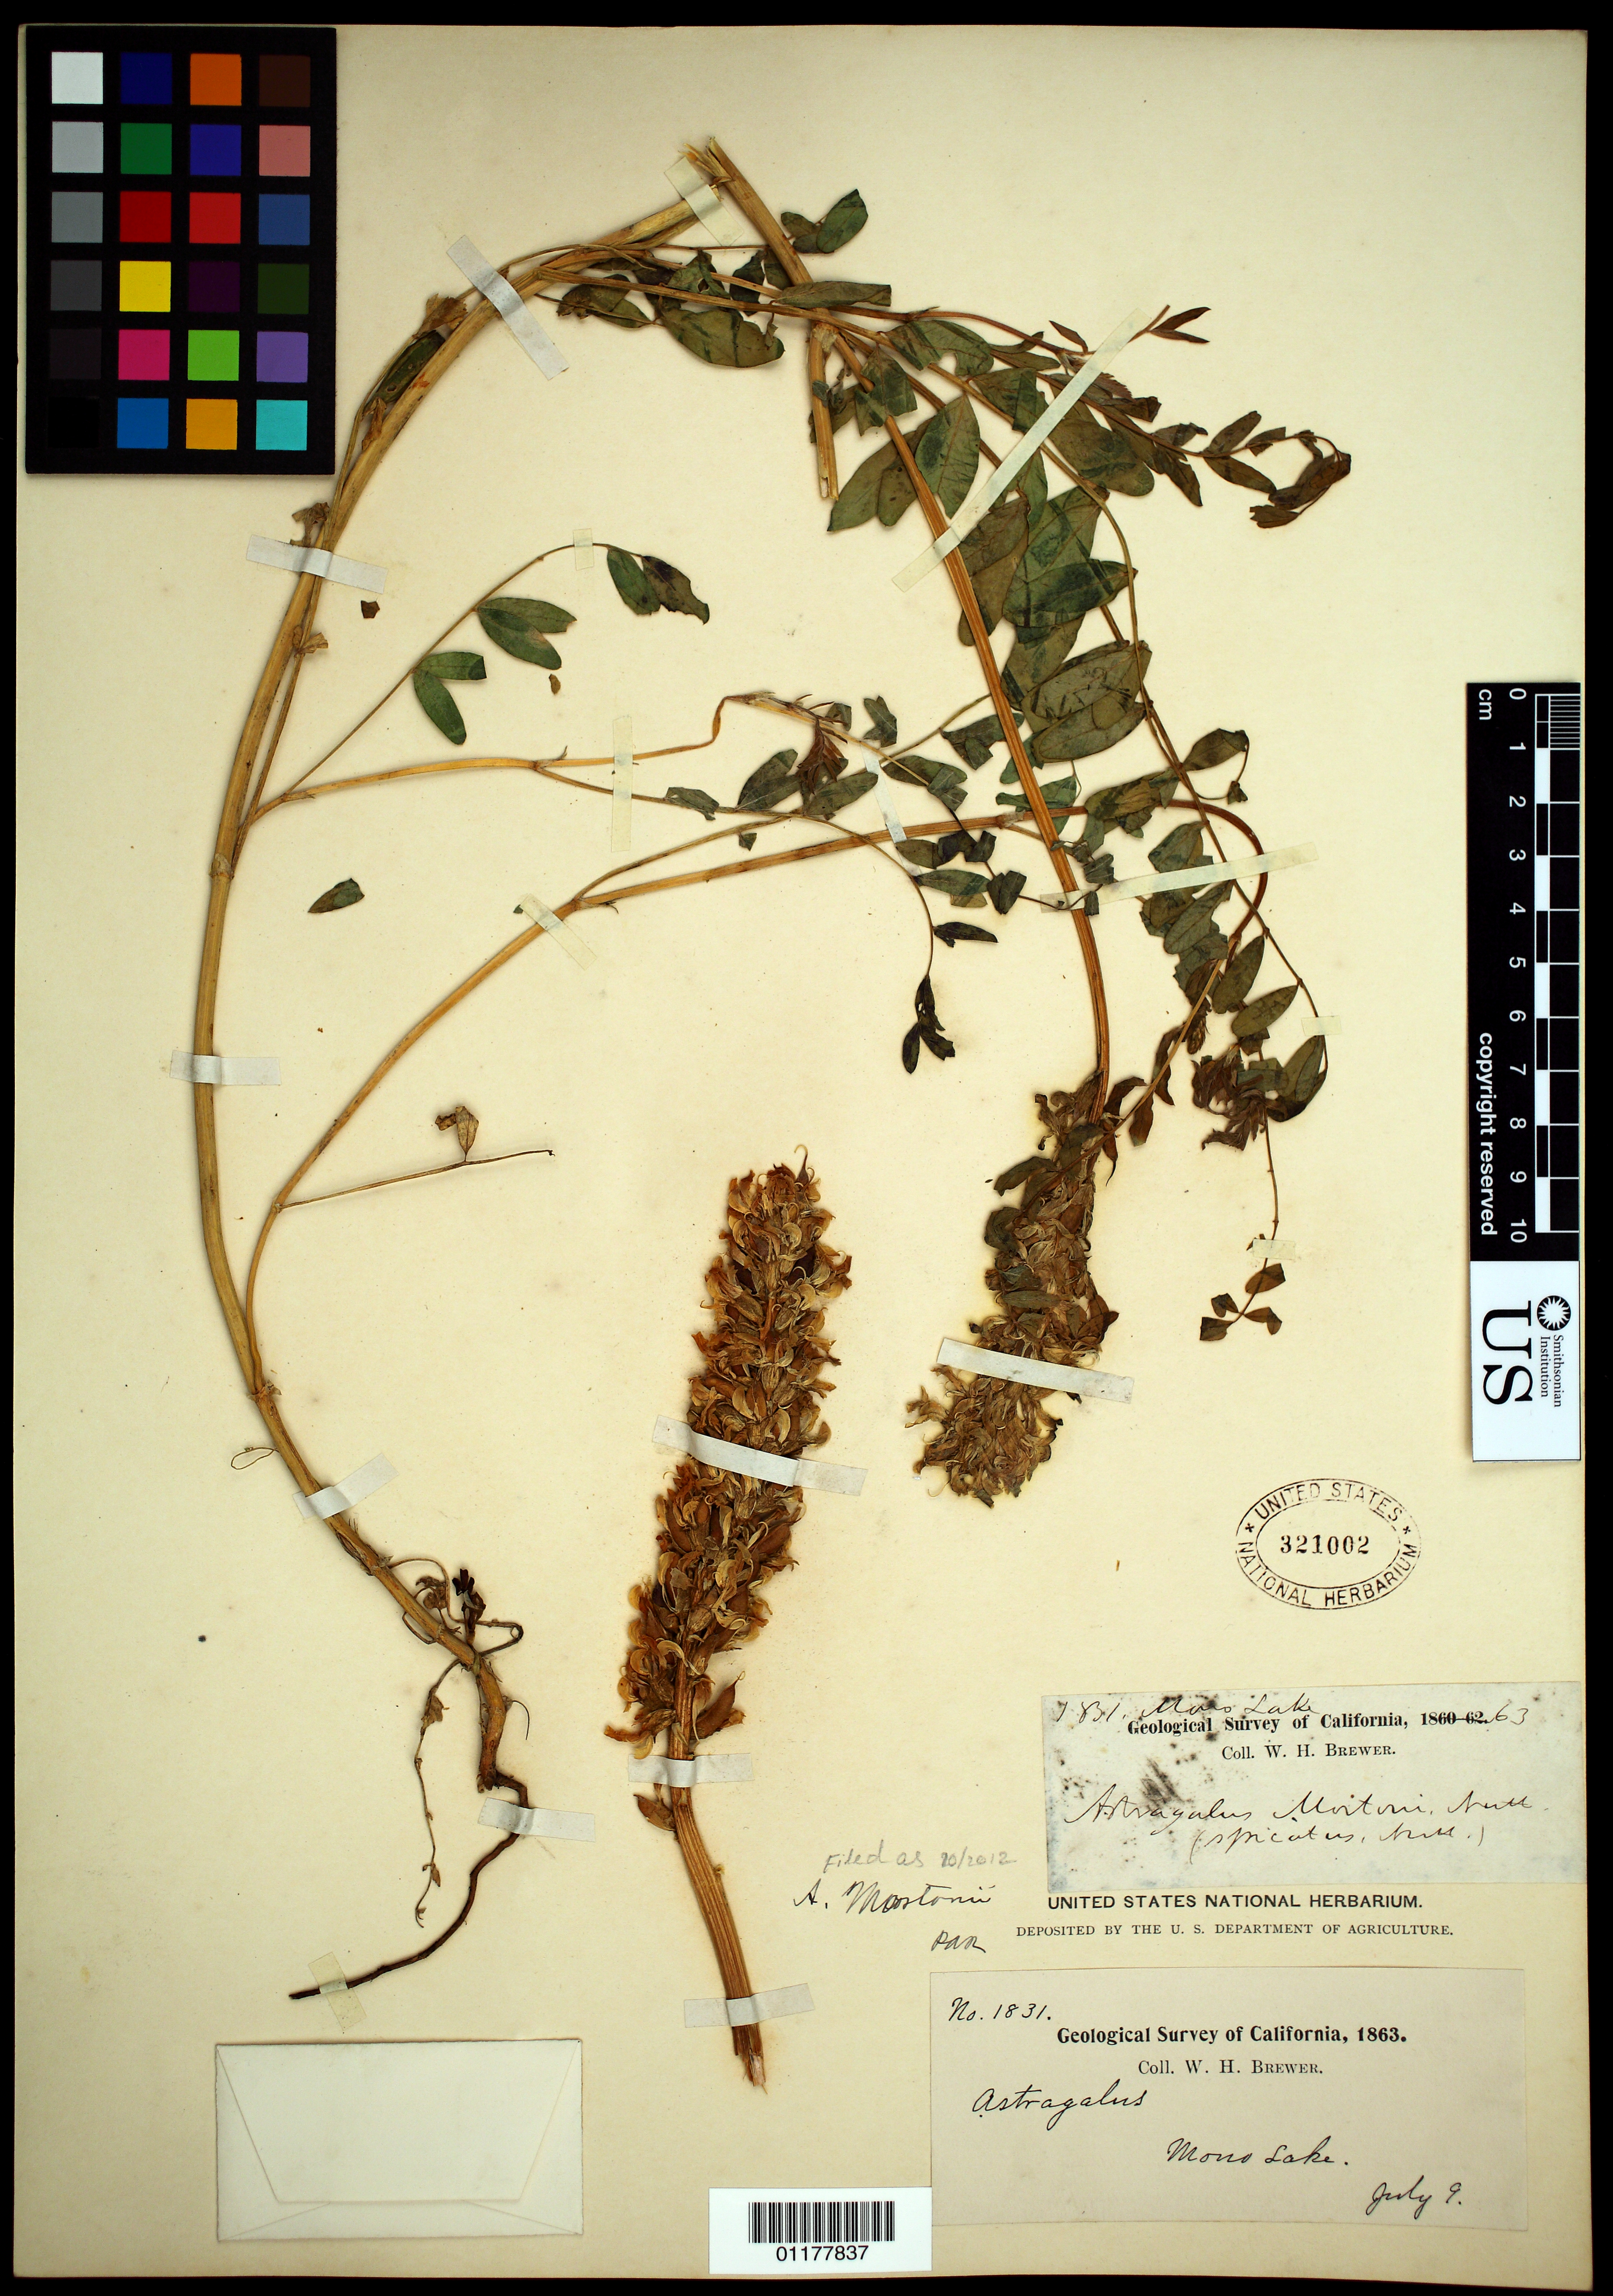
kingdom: Plantae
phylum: Tracheophyta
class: Magnoliopsida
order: Fabales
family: Fabaceae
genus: Astragalus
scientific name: Astragalus mortonii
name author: Nutt.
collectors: G. M. Krasly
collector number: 1831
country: United States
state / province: California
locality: Mono Lake.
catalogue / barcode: US 321002